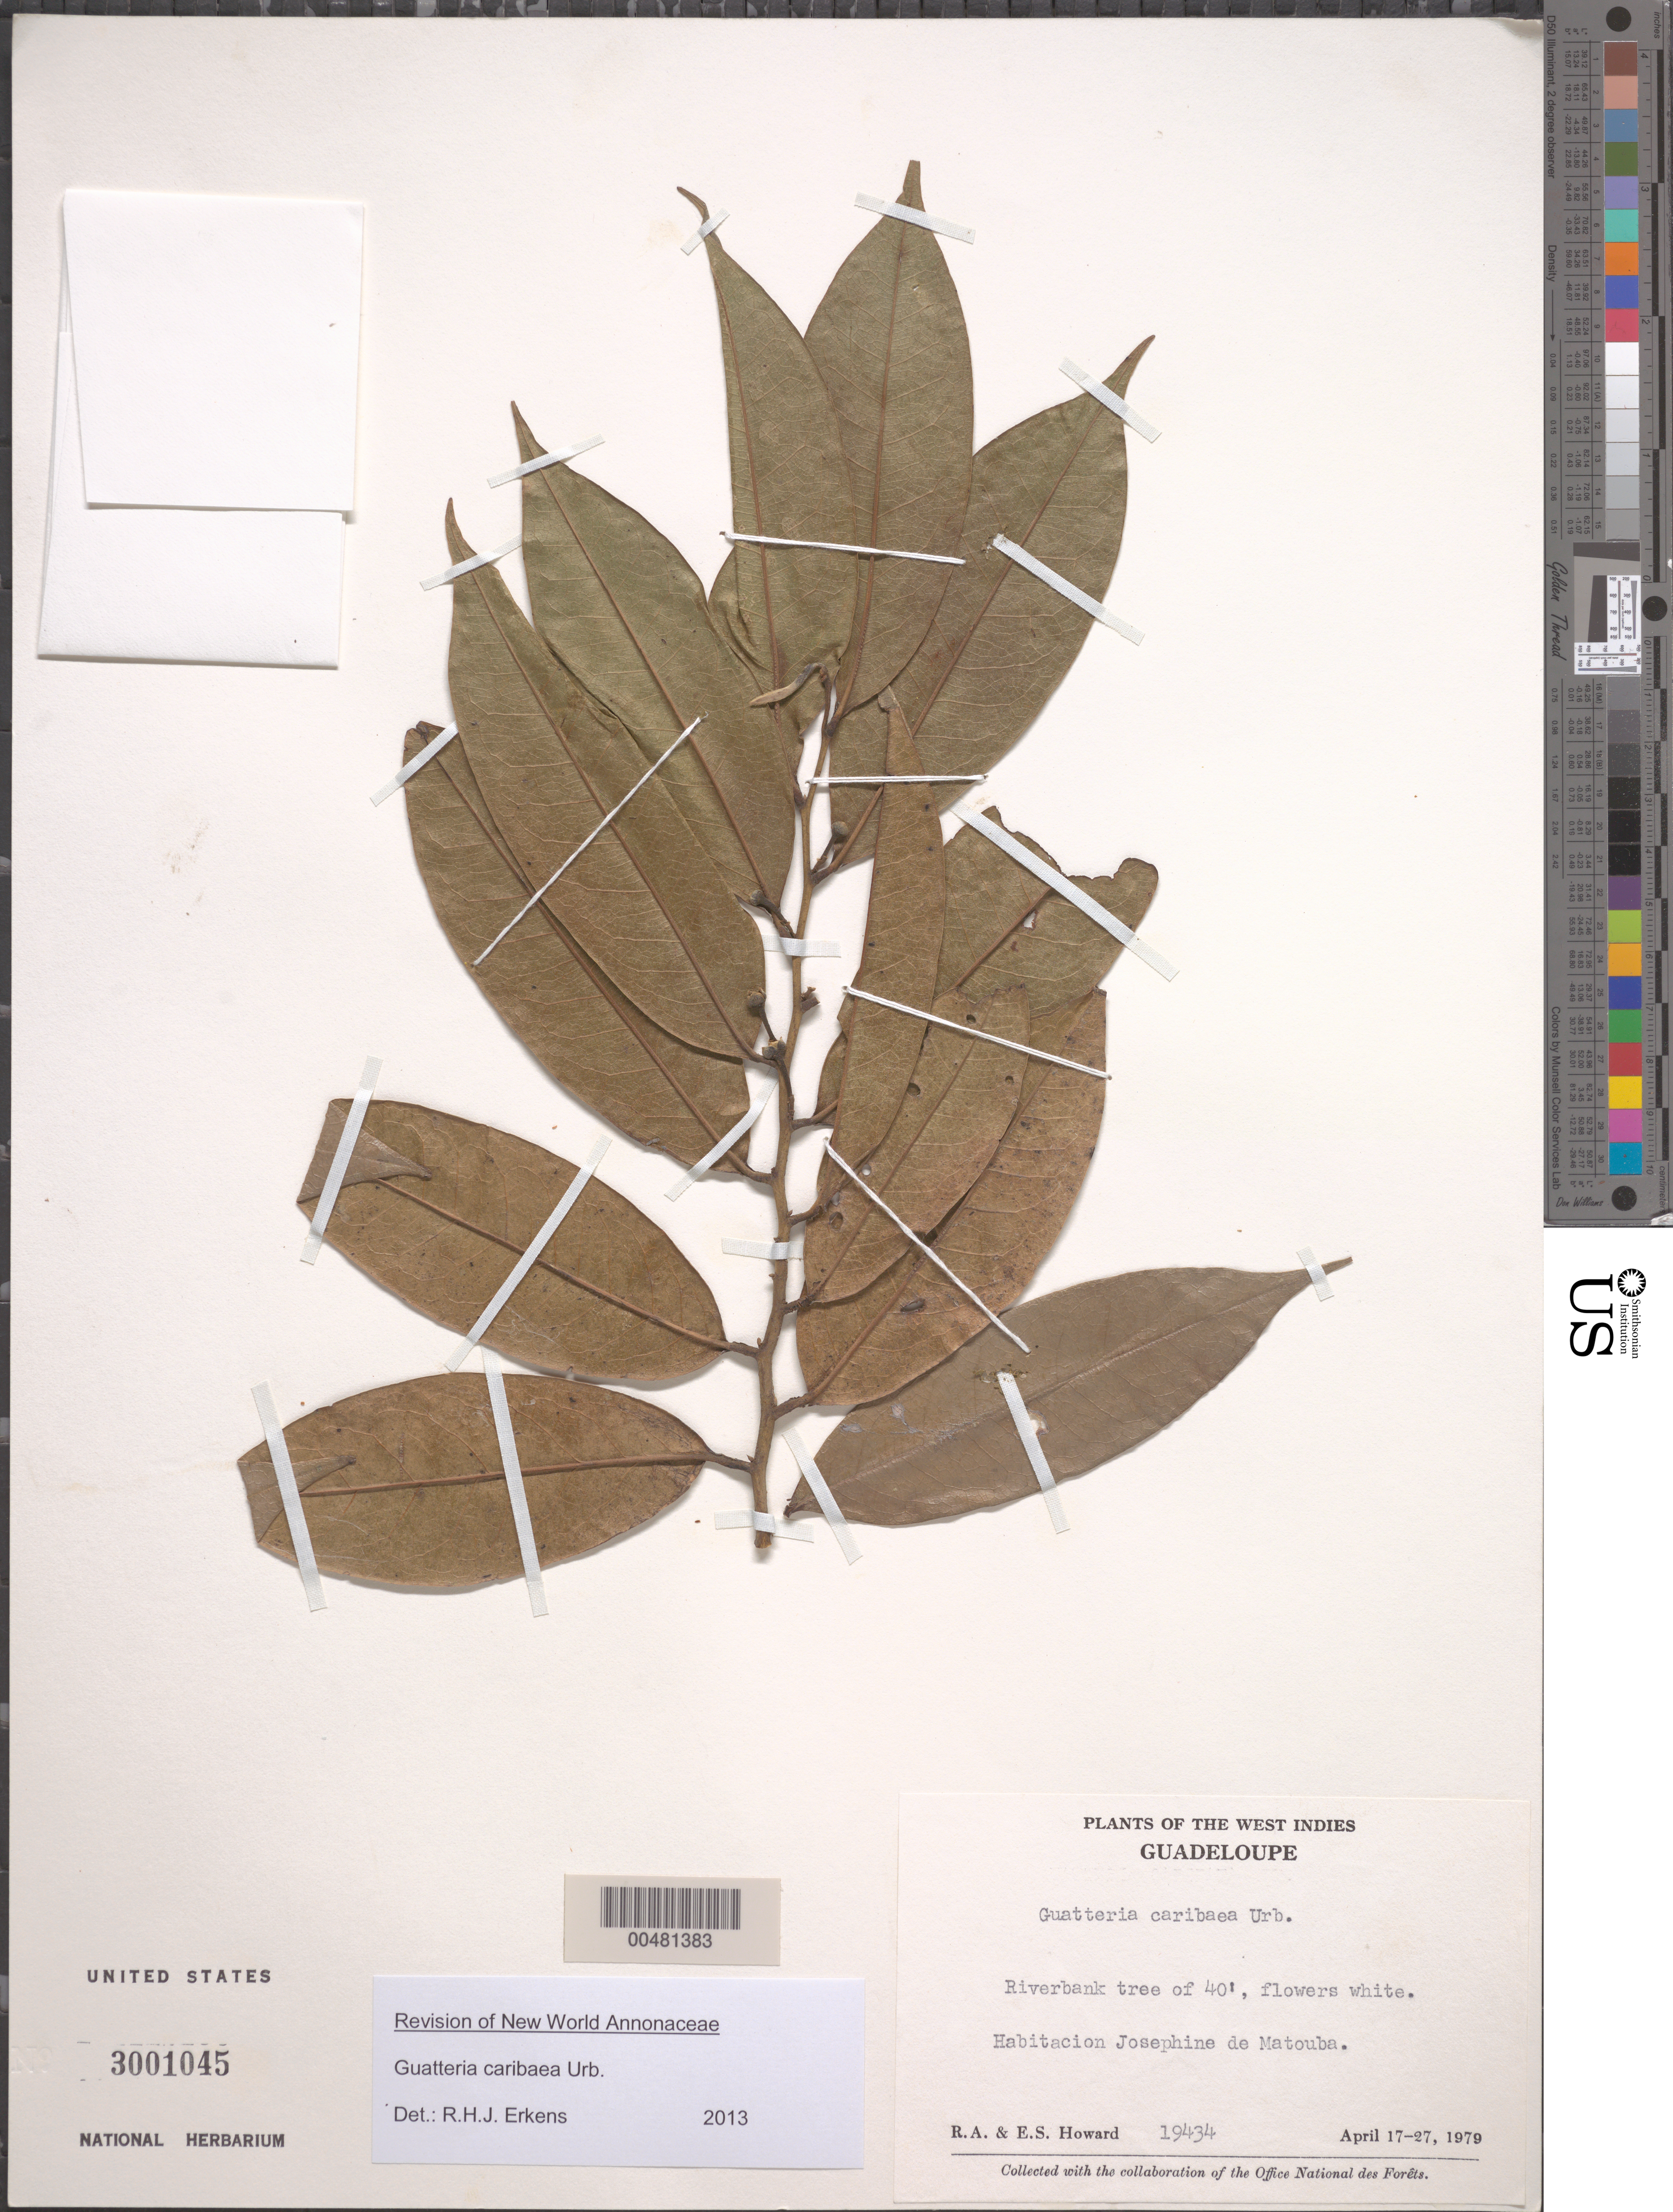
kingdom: Plantae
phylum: Tracheophyta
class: Magnoliopsida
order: Magnoliales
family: Annonaceae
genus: Guatteria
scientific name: Guatteria caribaea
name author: Urb.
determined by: Erkens, R. H. J.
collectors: R. A. Howard & E. S. Howard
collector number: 19434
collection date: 1979-04-17/1979-04-27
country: Guadeloupe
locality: Habitacion Josephine de Matouba.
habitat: Riverbank.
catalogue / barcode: US 3001045